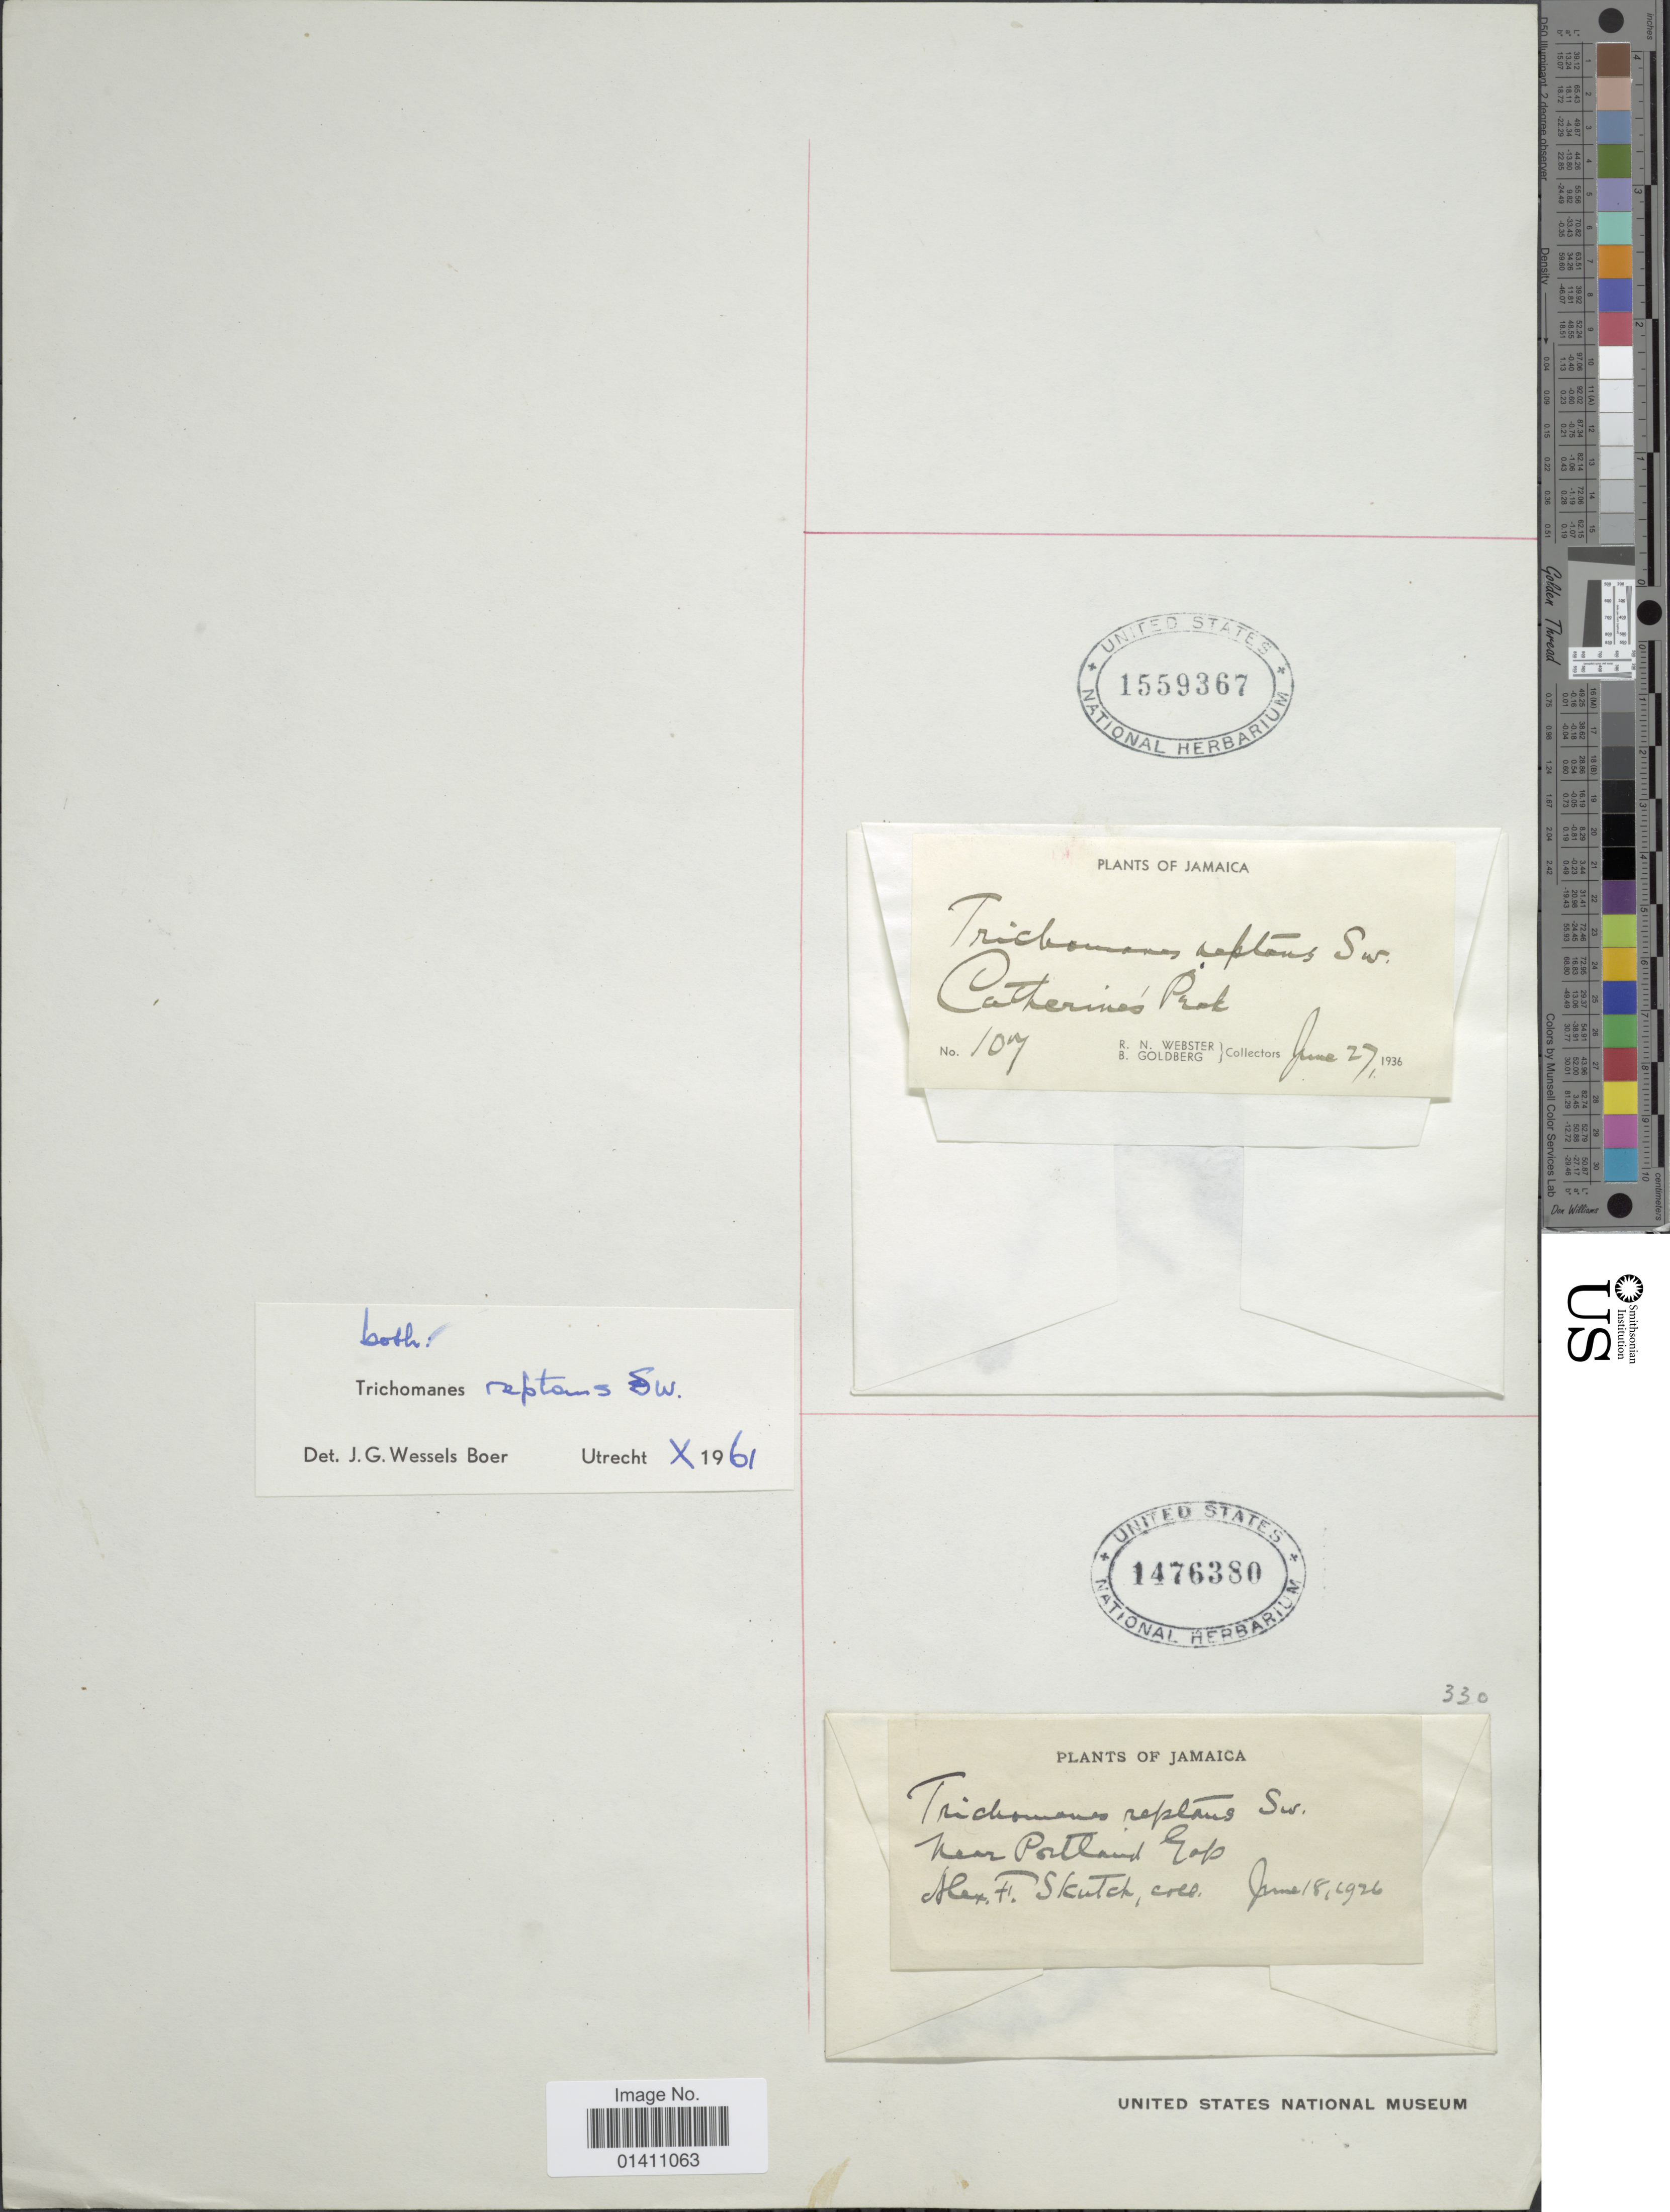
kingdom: Plantae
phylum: Tracheophyta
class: Polypodiopsida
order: Hymenophyllales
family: Hymenophyllaceae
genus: Didymoglossum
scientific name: Didymoglossum reptans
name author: (Sw.) C. Presl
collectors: A. F. Skutch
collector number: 330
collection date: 1926-06-18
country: Jamaica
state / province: Portland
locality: Near Portland Gap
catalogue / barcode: US 1476380